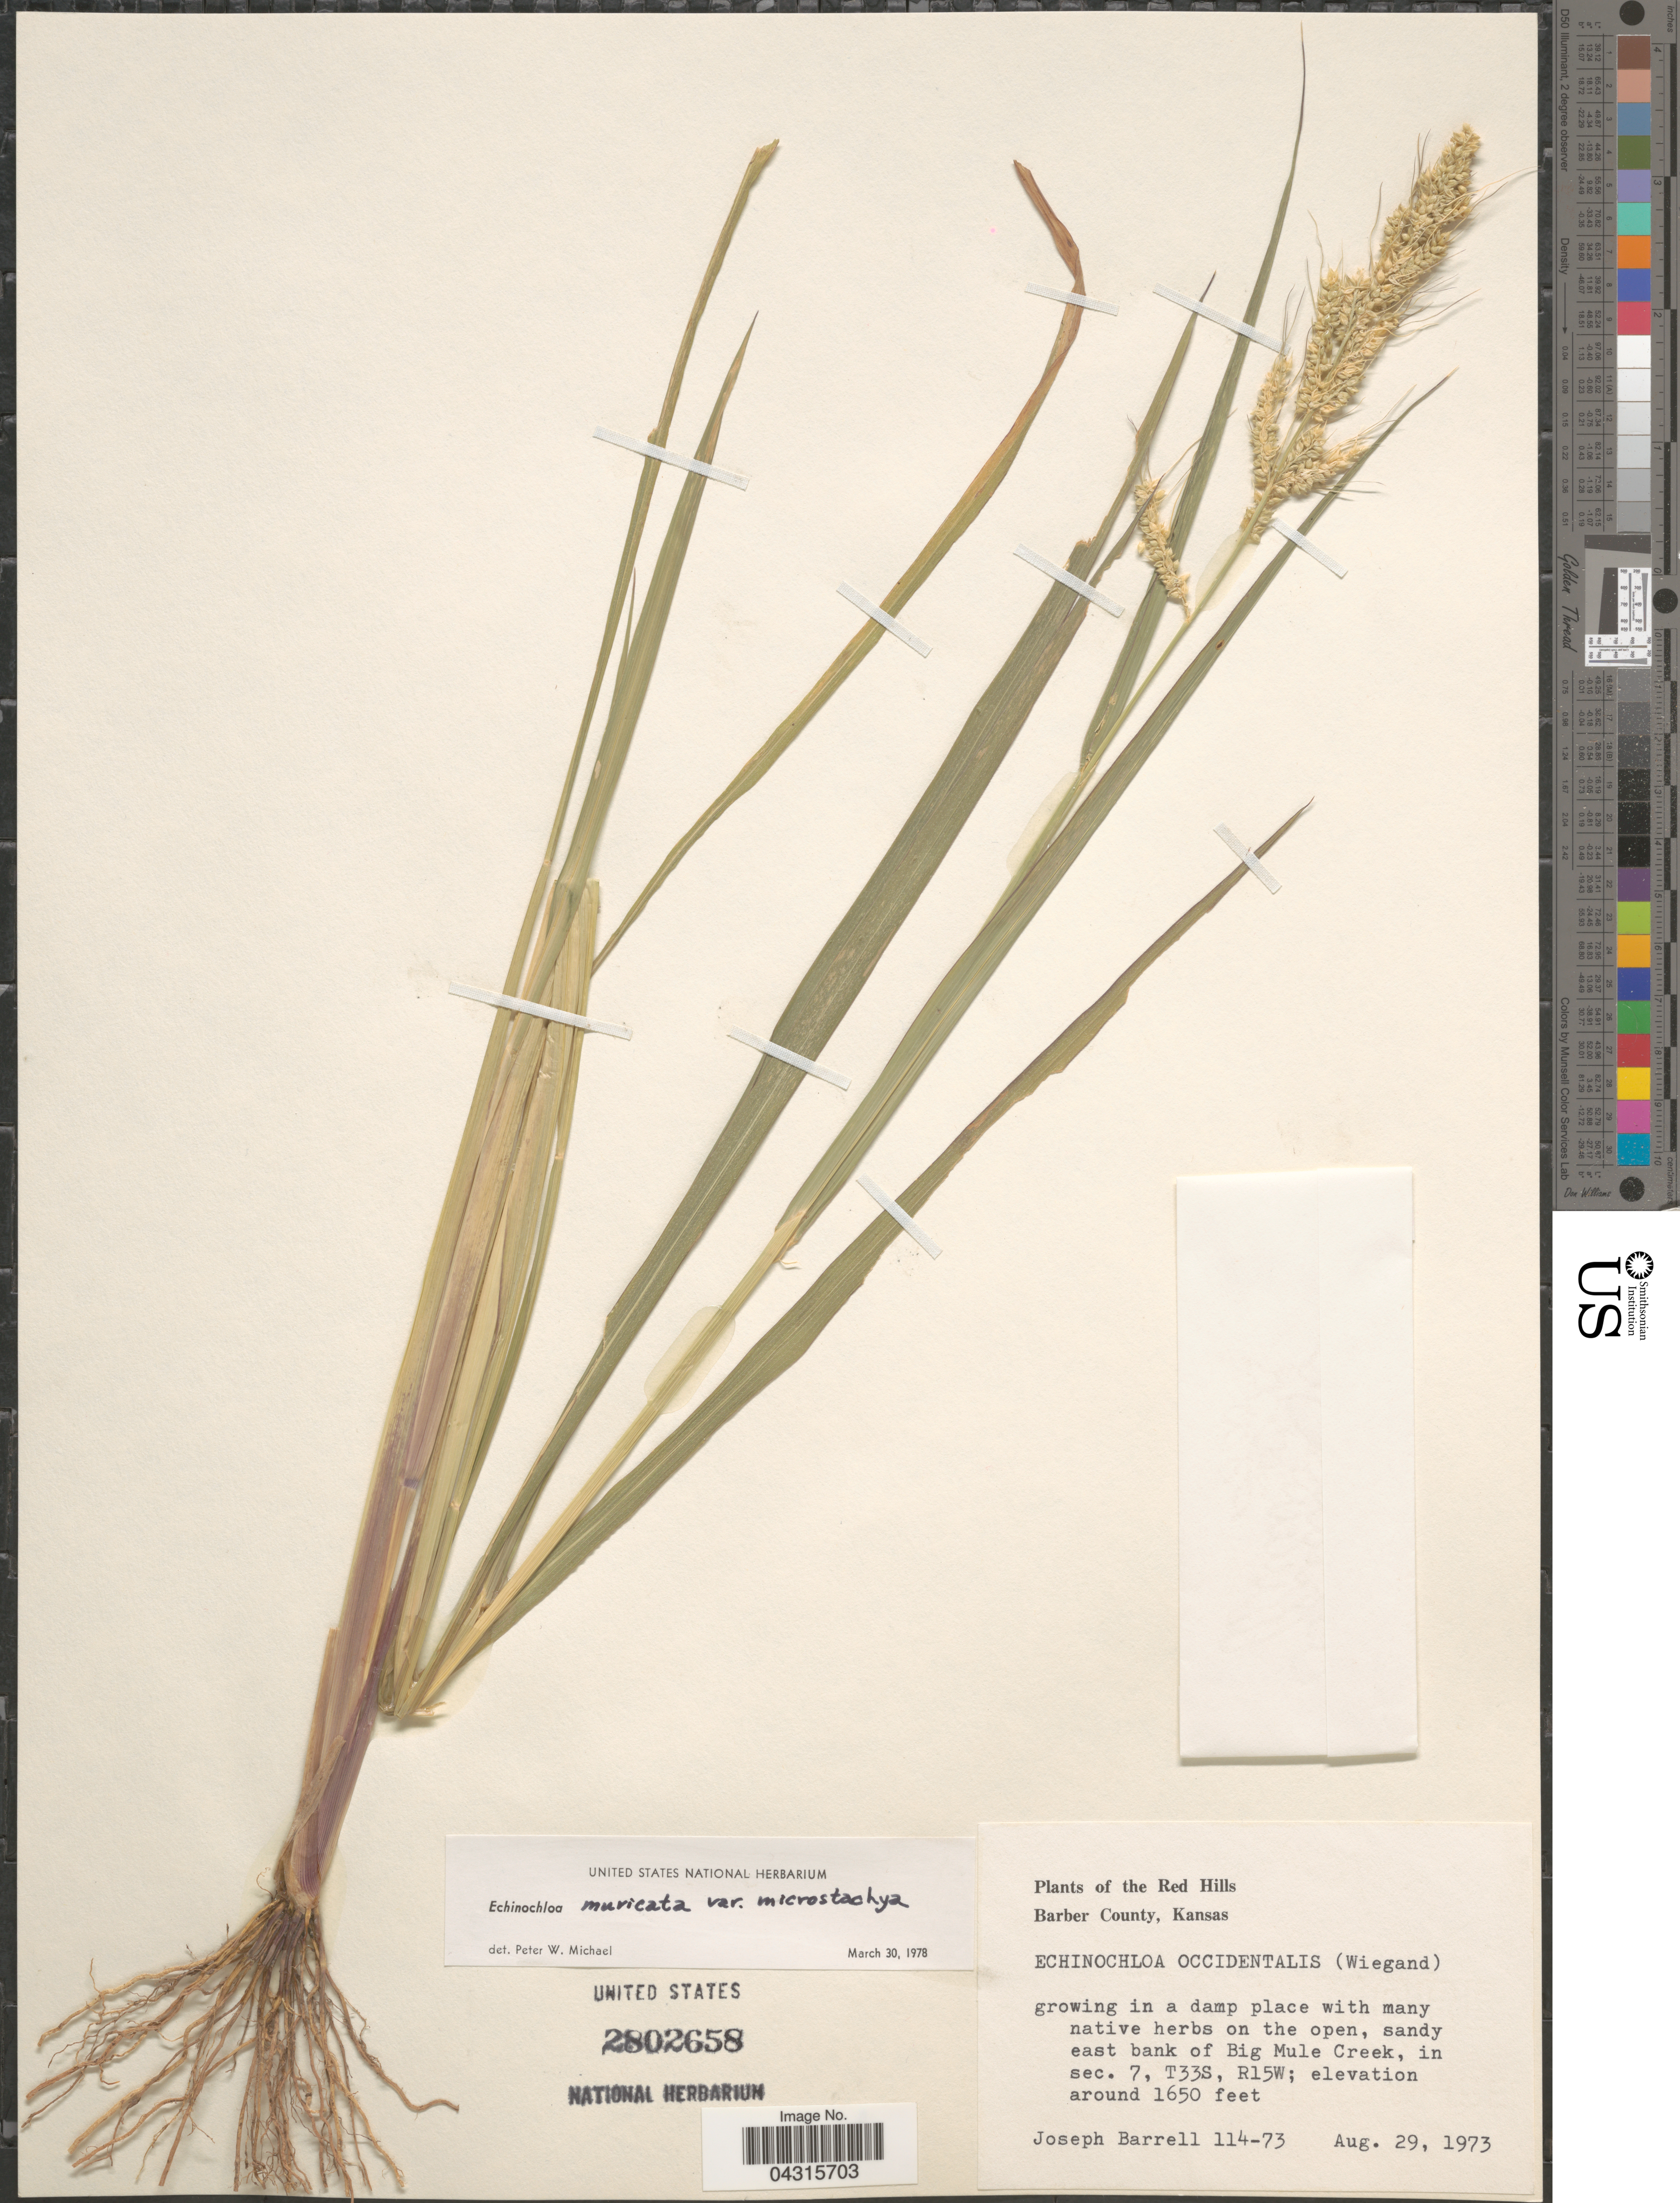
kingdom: Plantae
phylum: Tracheophyta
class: Liliopsida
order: Poales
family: Poaceae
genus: Echinochloa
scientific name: Echinochloa muricata var. microstachya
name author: Wiegand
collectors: J. Barrell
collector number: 114-73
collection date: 1973-08-29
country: United States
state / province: Kansas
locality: The Red Hills. Barber County. Sandy east bank of Big Mule Creek, in sec. 7, T33S, R15W.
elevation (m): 503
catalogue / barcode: US 2802658